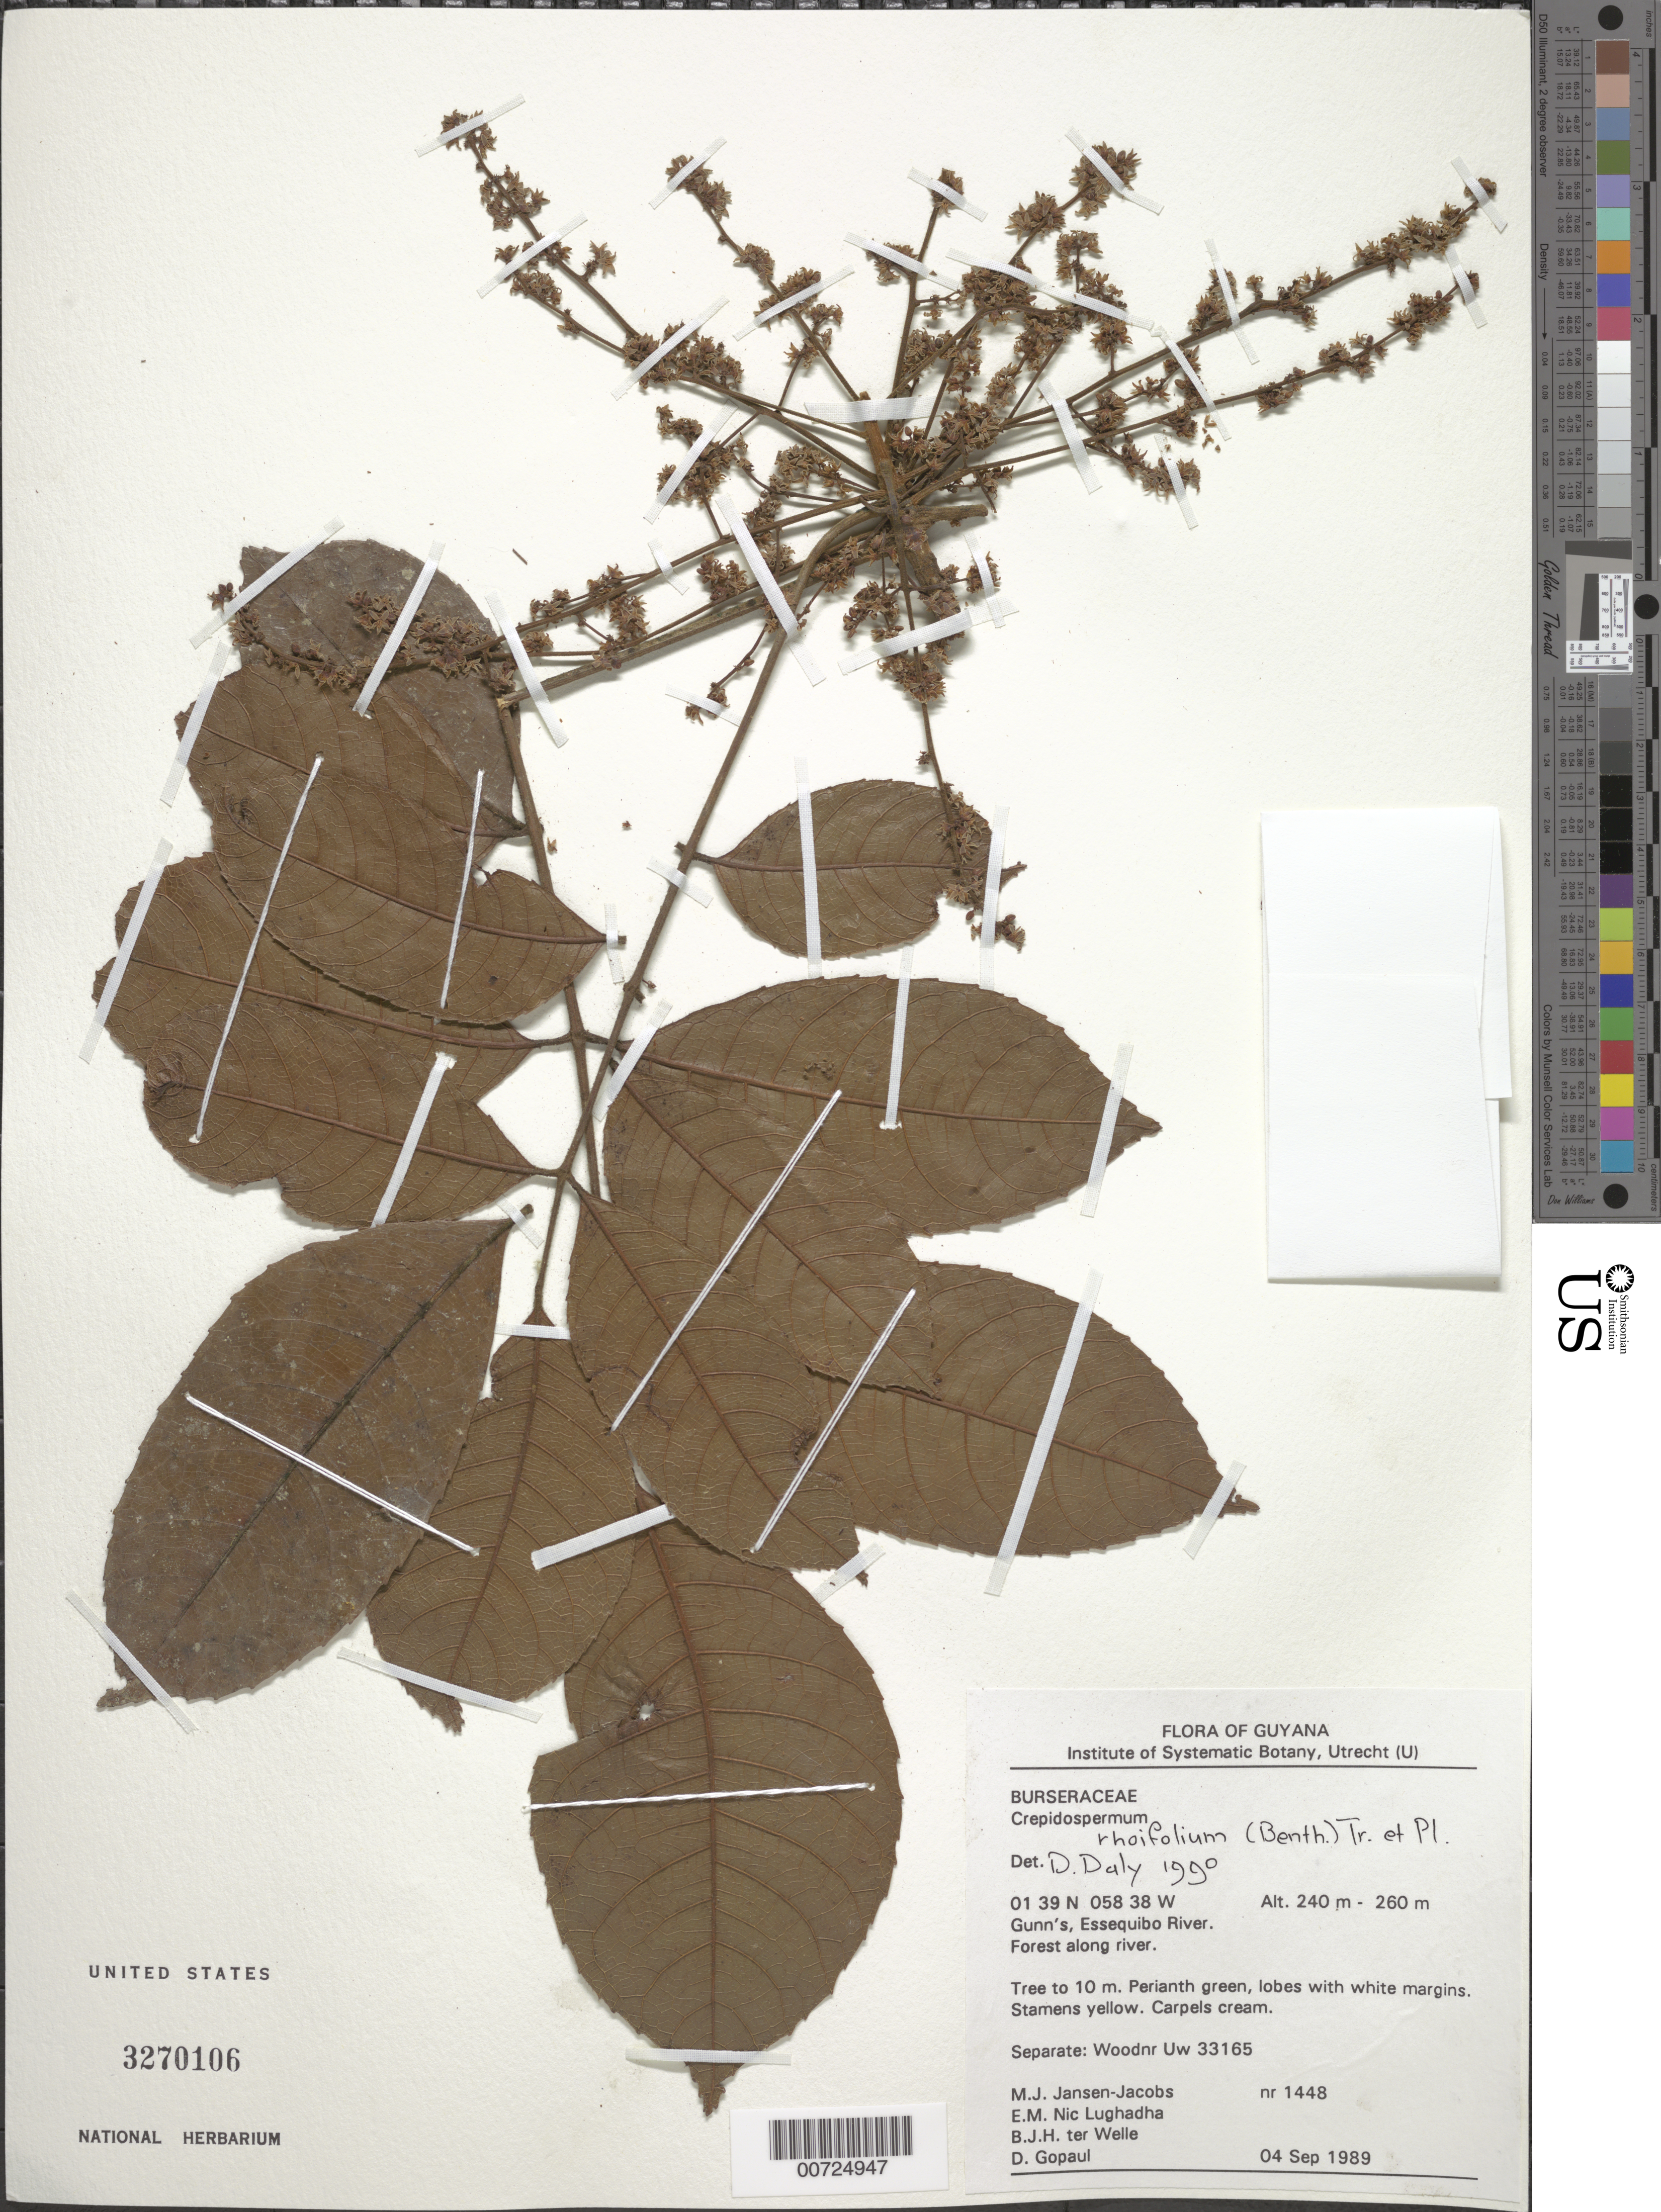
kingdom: Plantae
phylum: Tracheophyta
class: Magnoliopsida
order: Sapindales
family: Burseraceae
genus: Protium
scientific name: Protium rhoifolium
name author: (Benth.) Byng & Christenh.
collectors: M. J. Jansen-Jacobs, E. Nic Lughadha, B. Welle & D. Gopaul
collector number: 1448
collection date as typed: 4-Sep-89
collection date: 1989-09-04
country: Guyana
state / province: U. Takutu-U. Essequibo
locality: Gunn's, Essequibo River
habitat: Forest along river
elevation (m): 240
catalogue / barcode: US 3270106